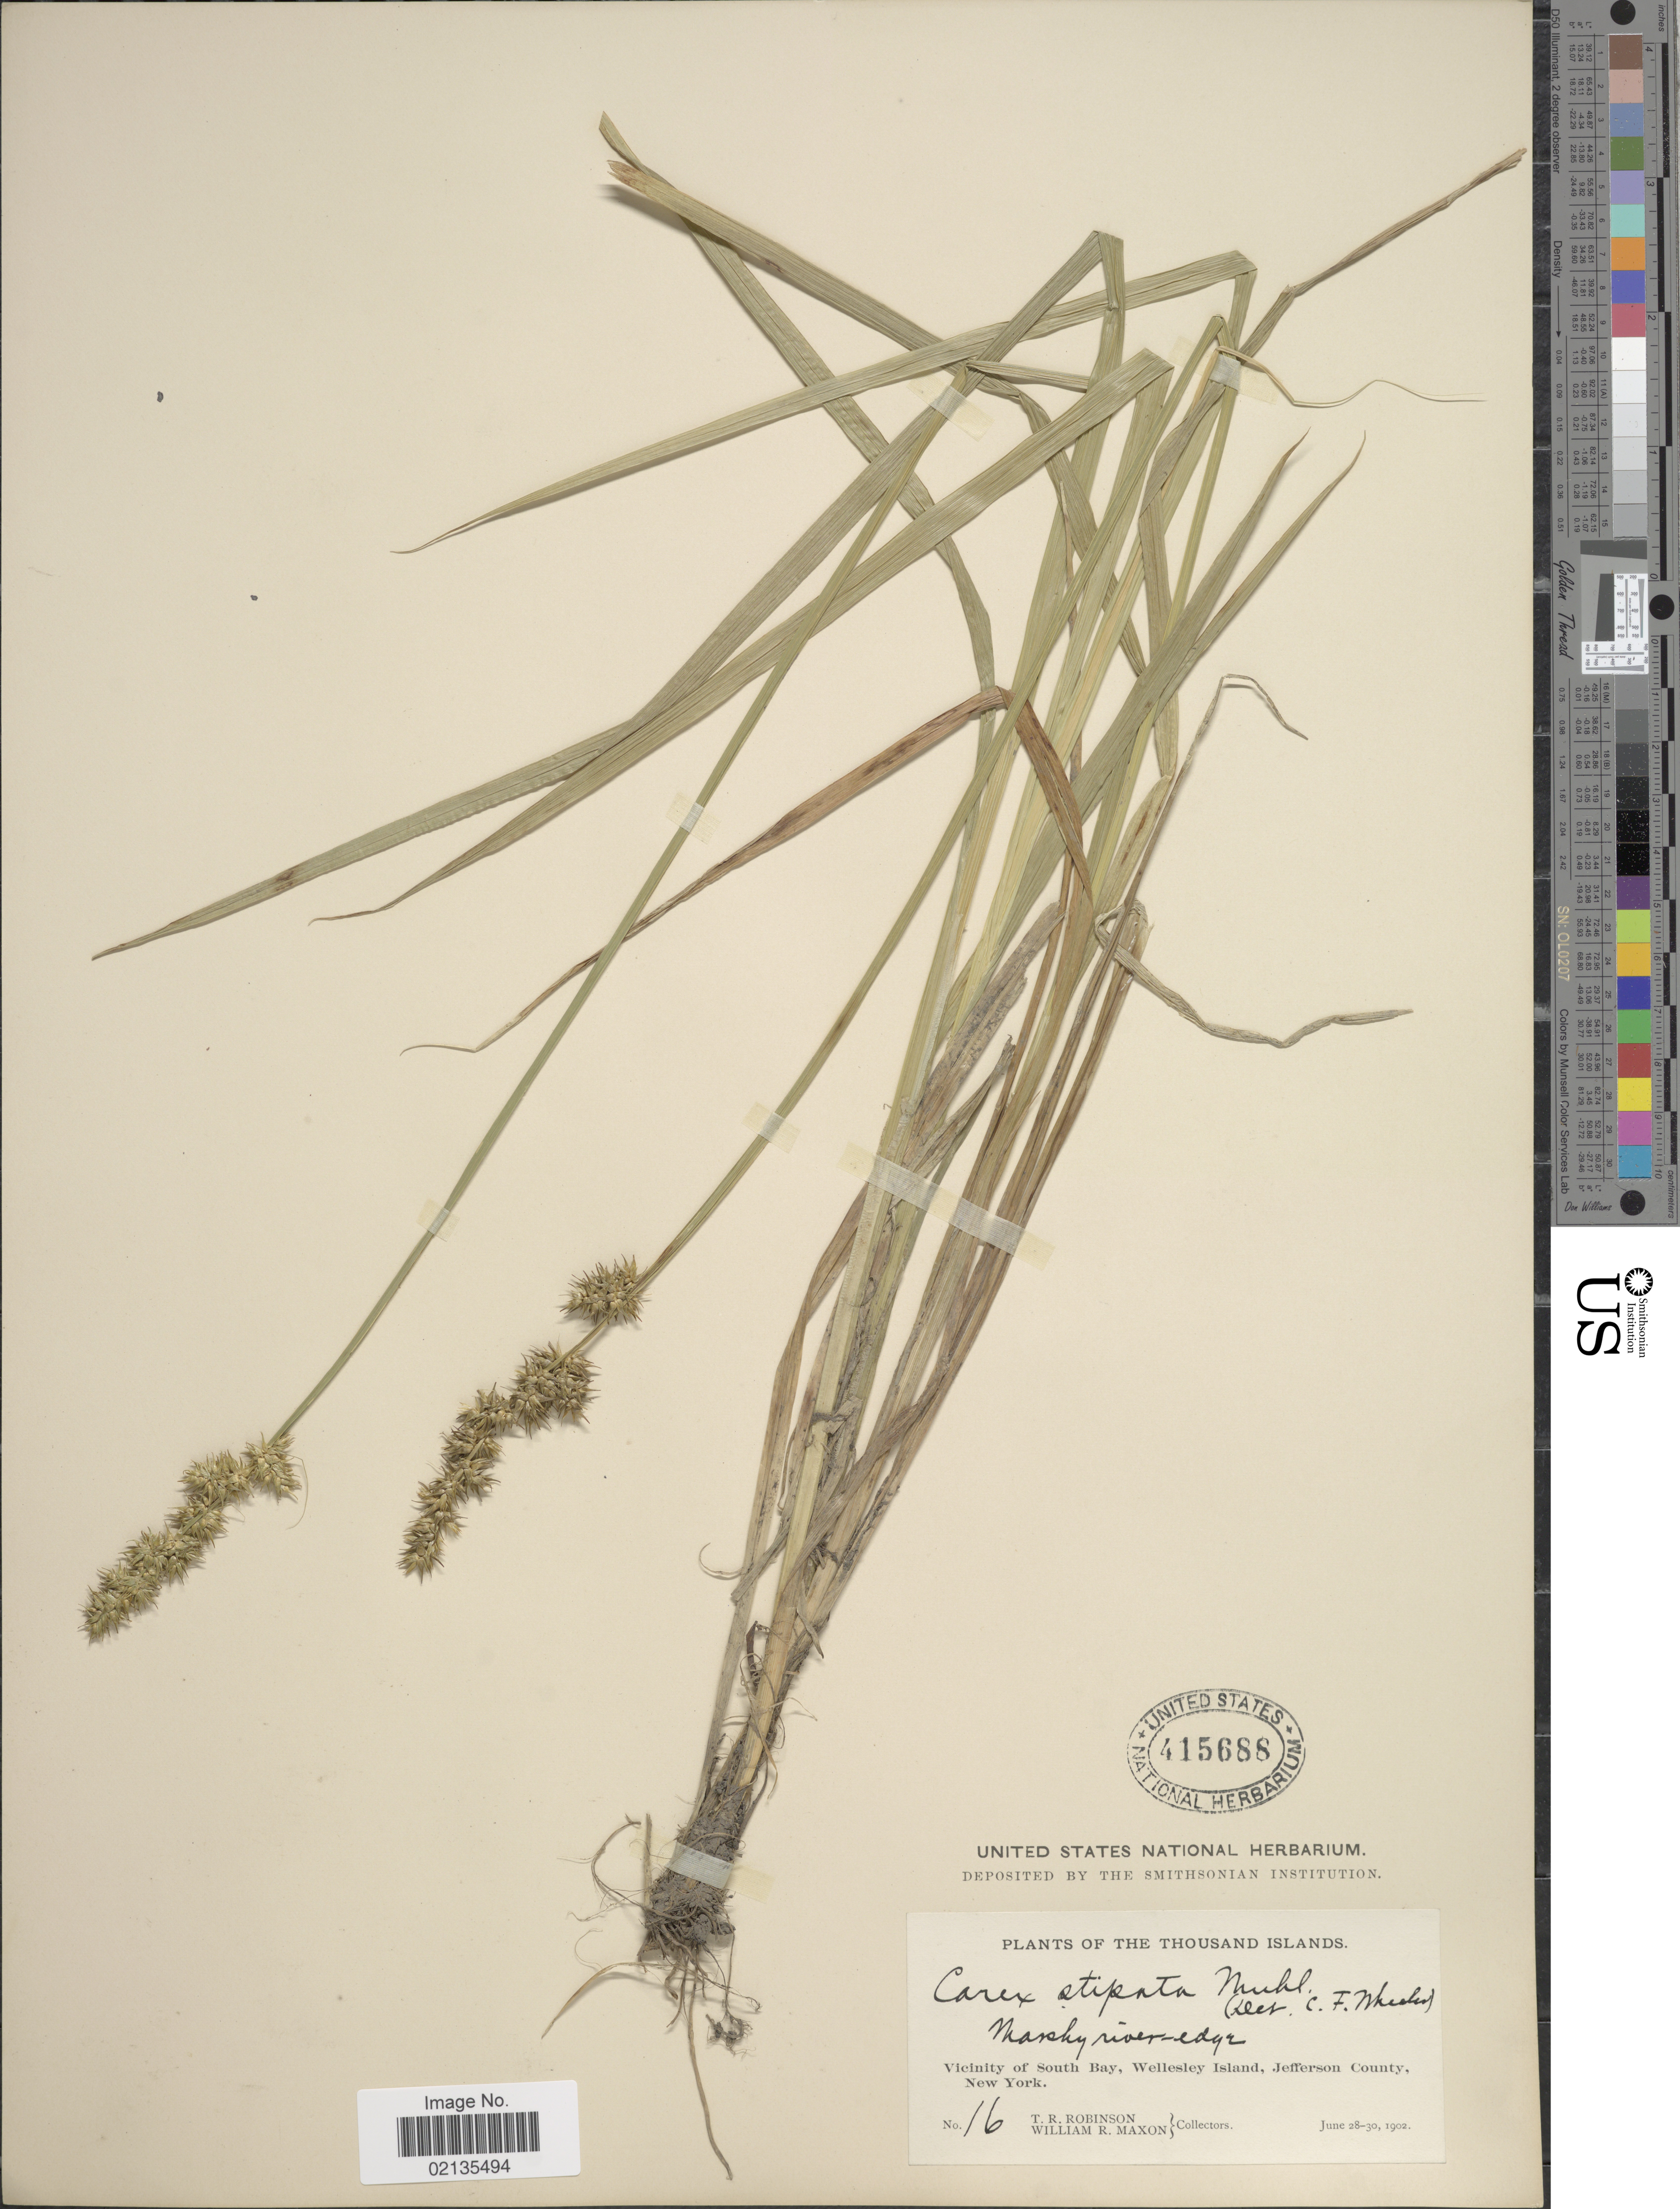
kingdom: Plantae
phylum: Tracheophyta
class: Liliopsida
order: Poales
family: Cyperaceae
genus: Carex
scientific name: Carex stipata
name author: Muhl. ex Willd.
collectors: T. R. Robinson & W. R. Maxon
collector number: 16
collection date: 1902-06-28/1902-06-30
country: United States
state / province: New York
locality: Thousand Islands, marshy river-edge, vicinity of South Bay, Wellesley Island, Jefferson County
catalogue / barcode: US 415688